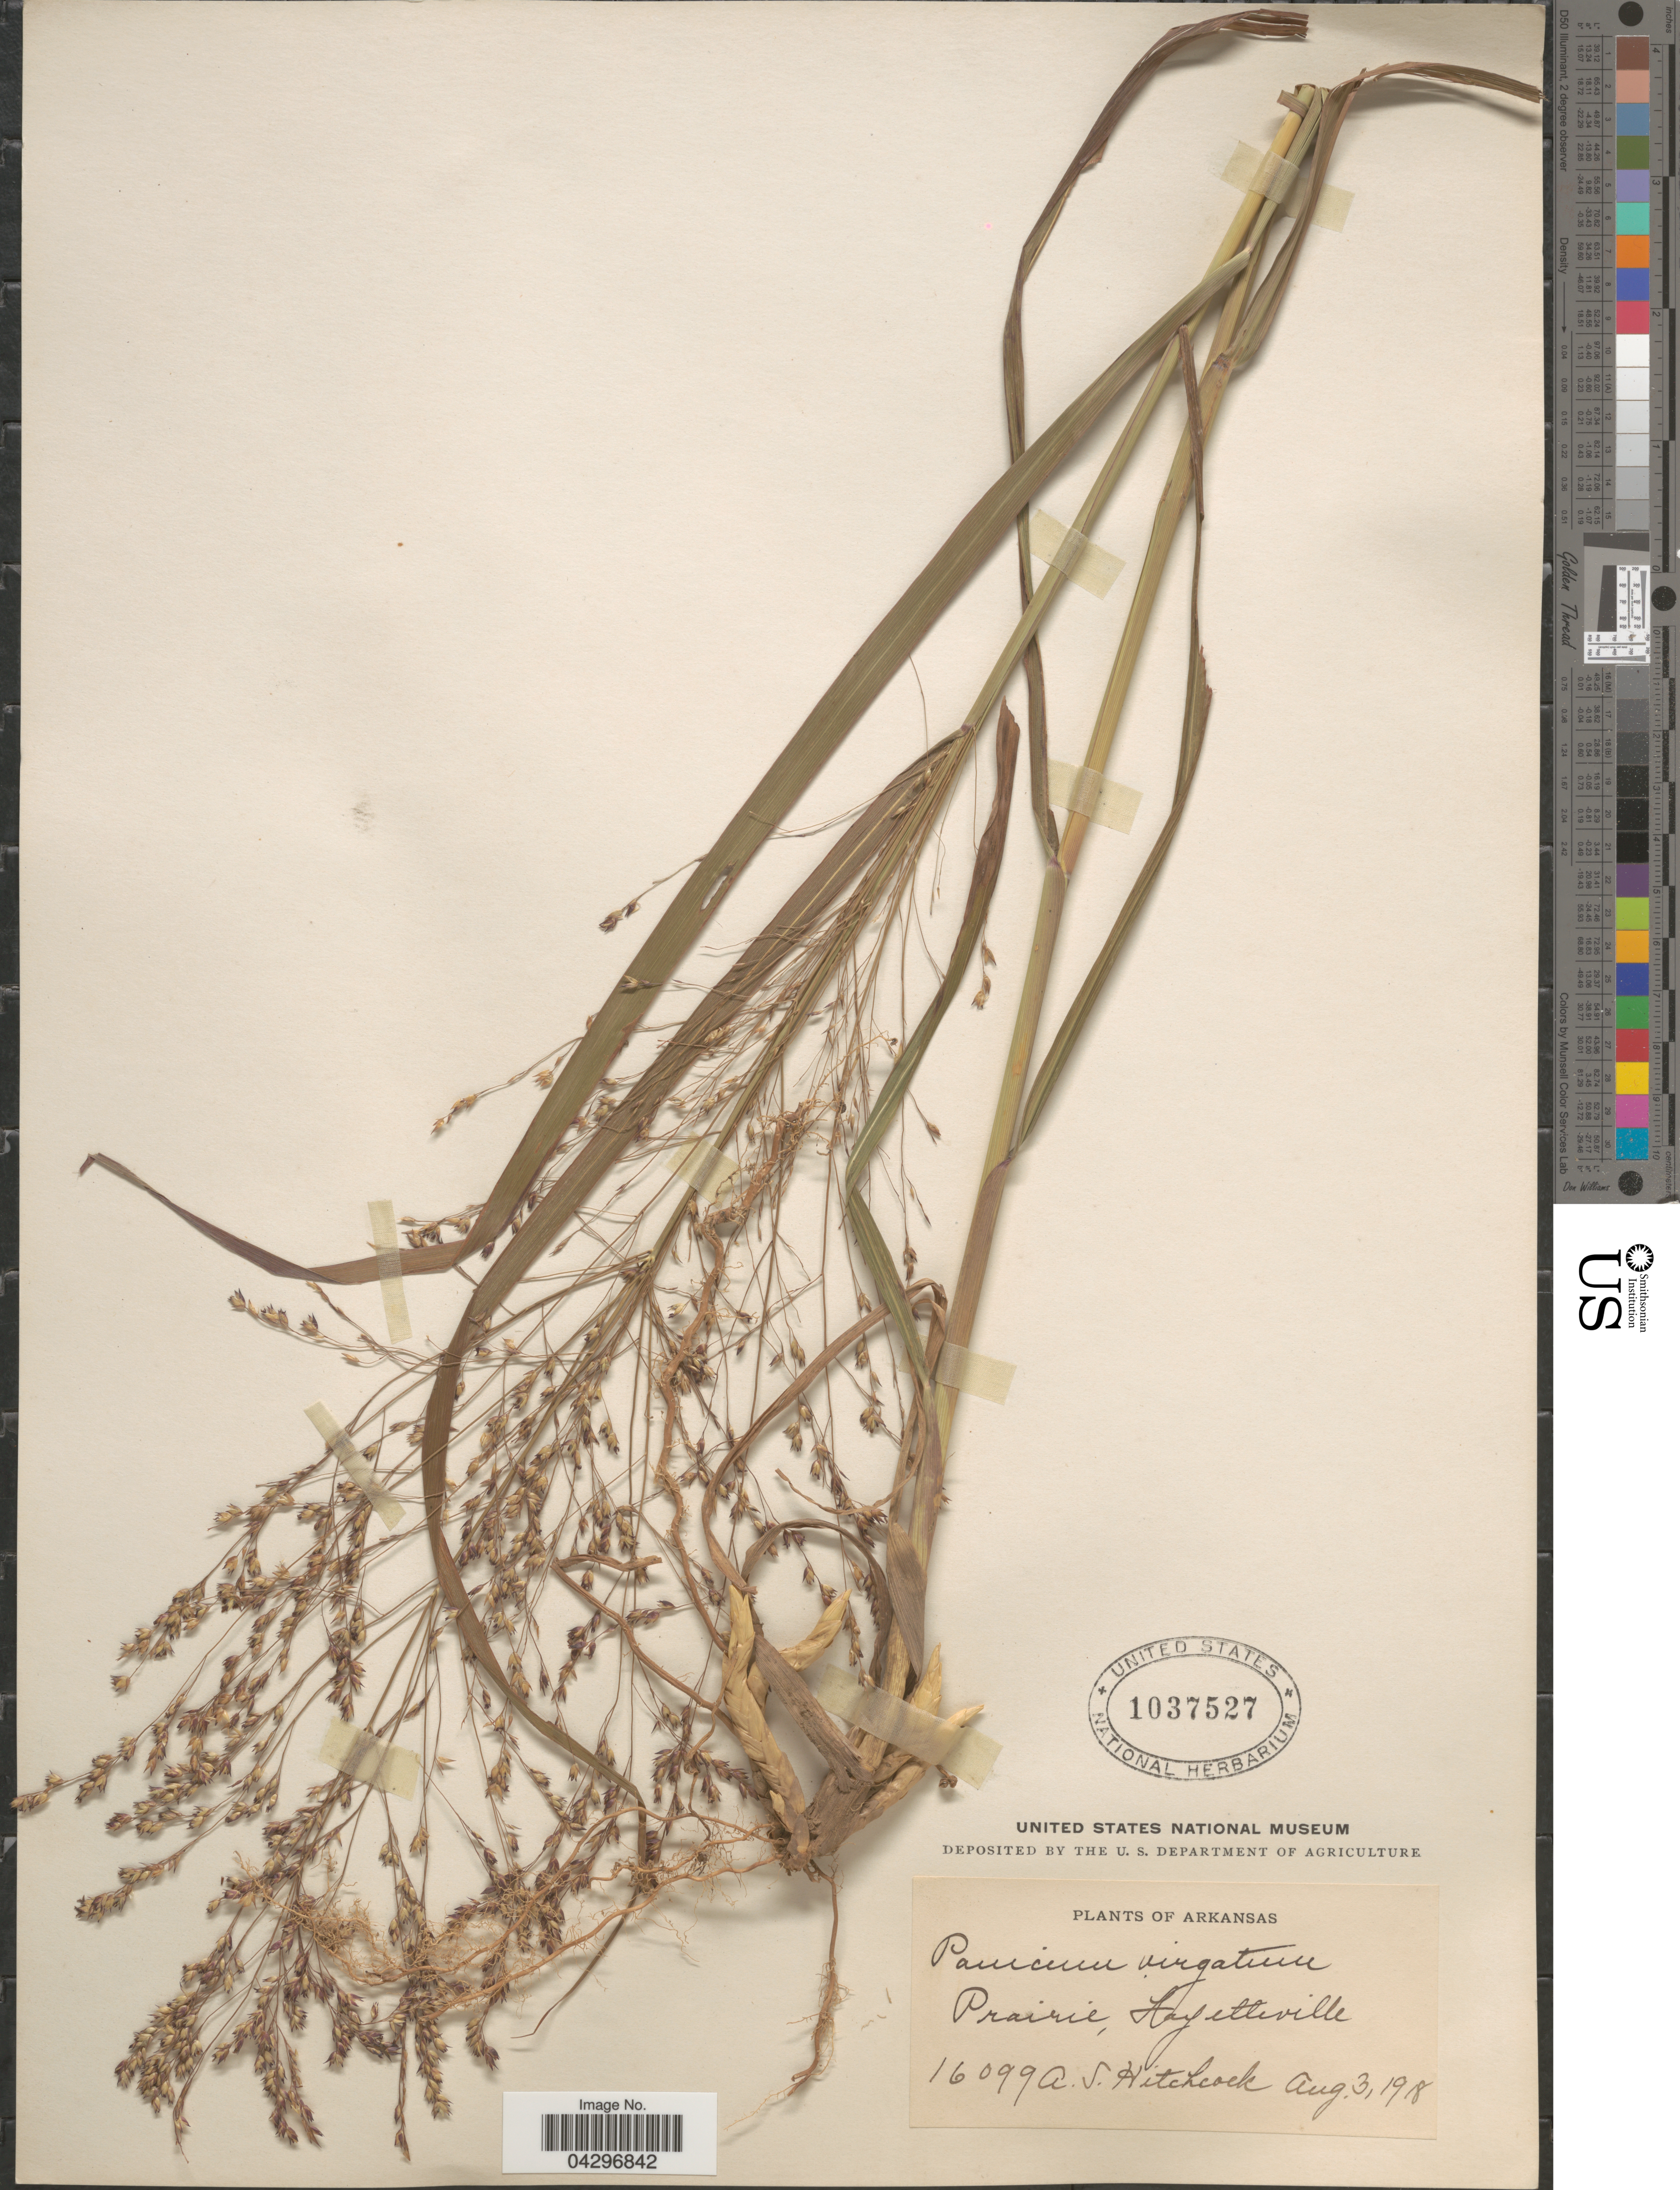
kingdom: Plantae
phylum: Tracheophyta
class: Liliopsida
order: Poales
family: Poaceae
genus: Panicum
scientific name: Panicum virgatum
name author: L.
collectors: A. S. Hitchcock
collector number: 16099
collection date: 1918-08-03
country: United States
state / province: Arkansas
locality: Prairie, Fayetteville.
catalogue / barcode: US 1037527